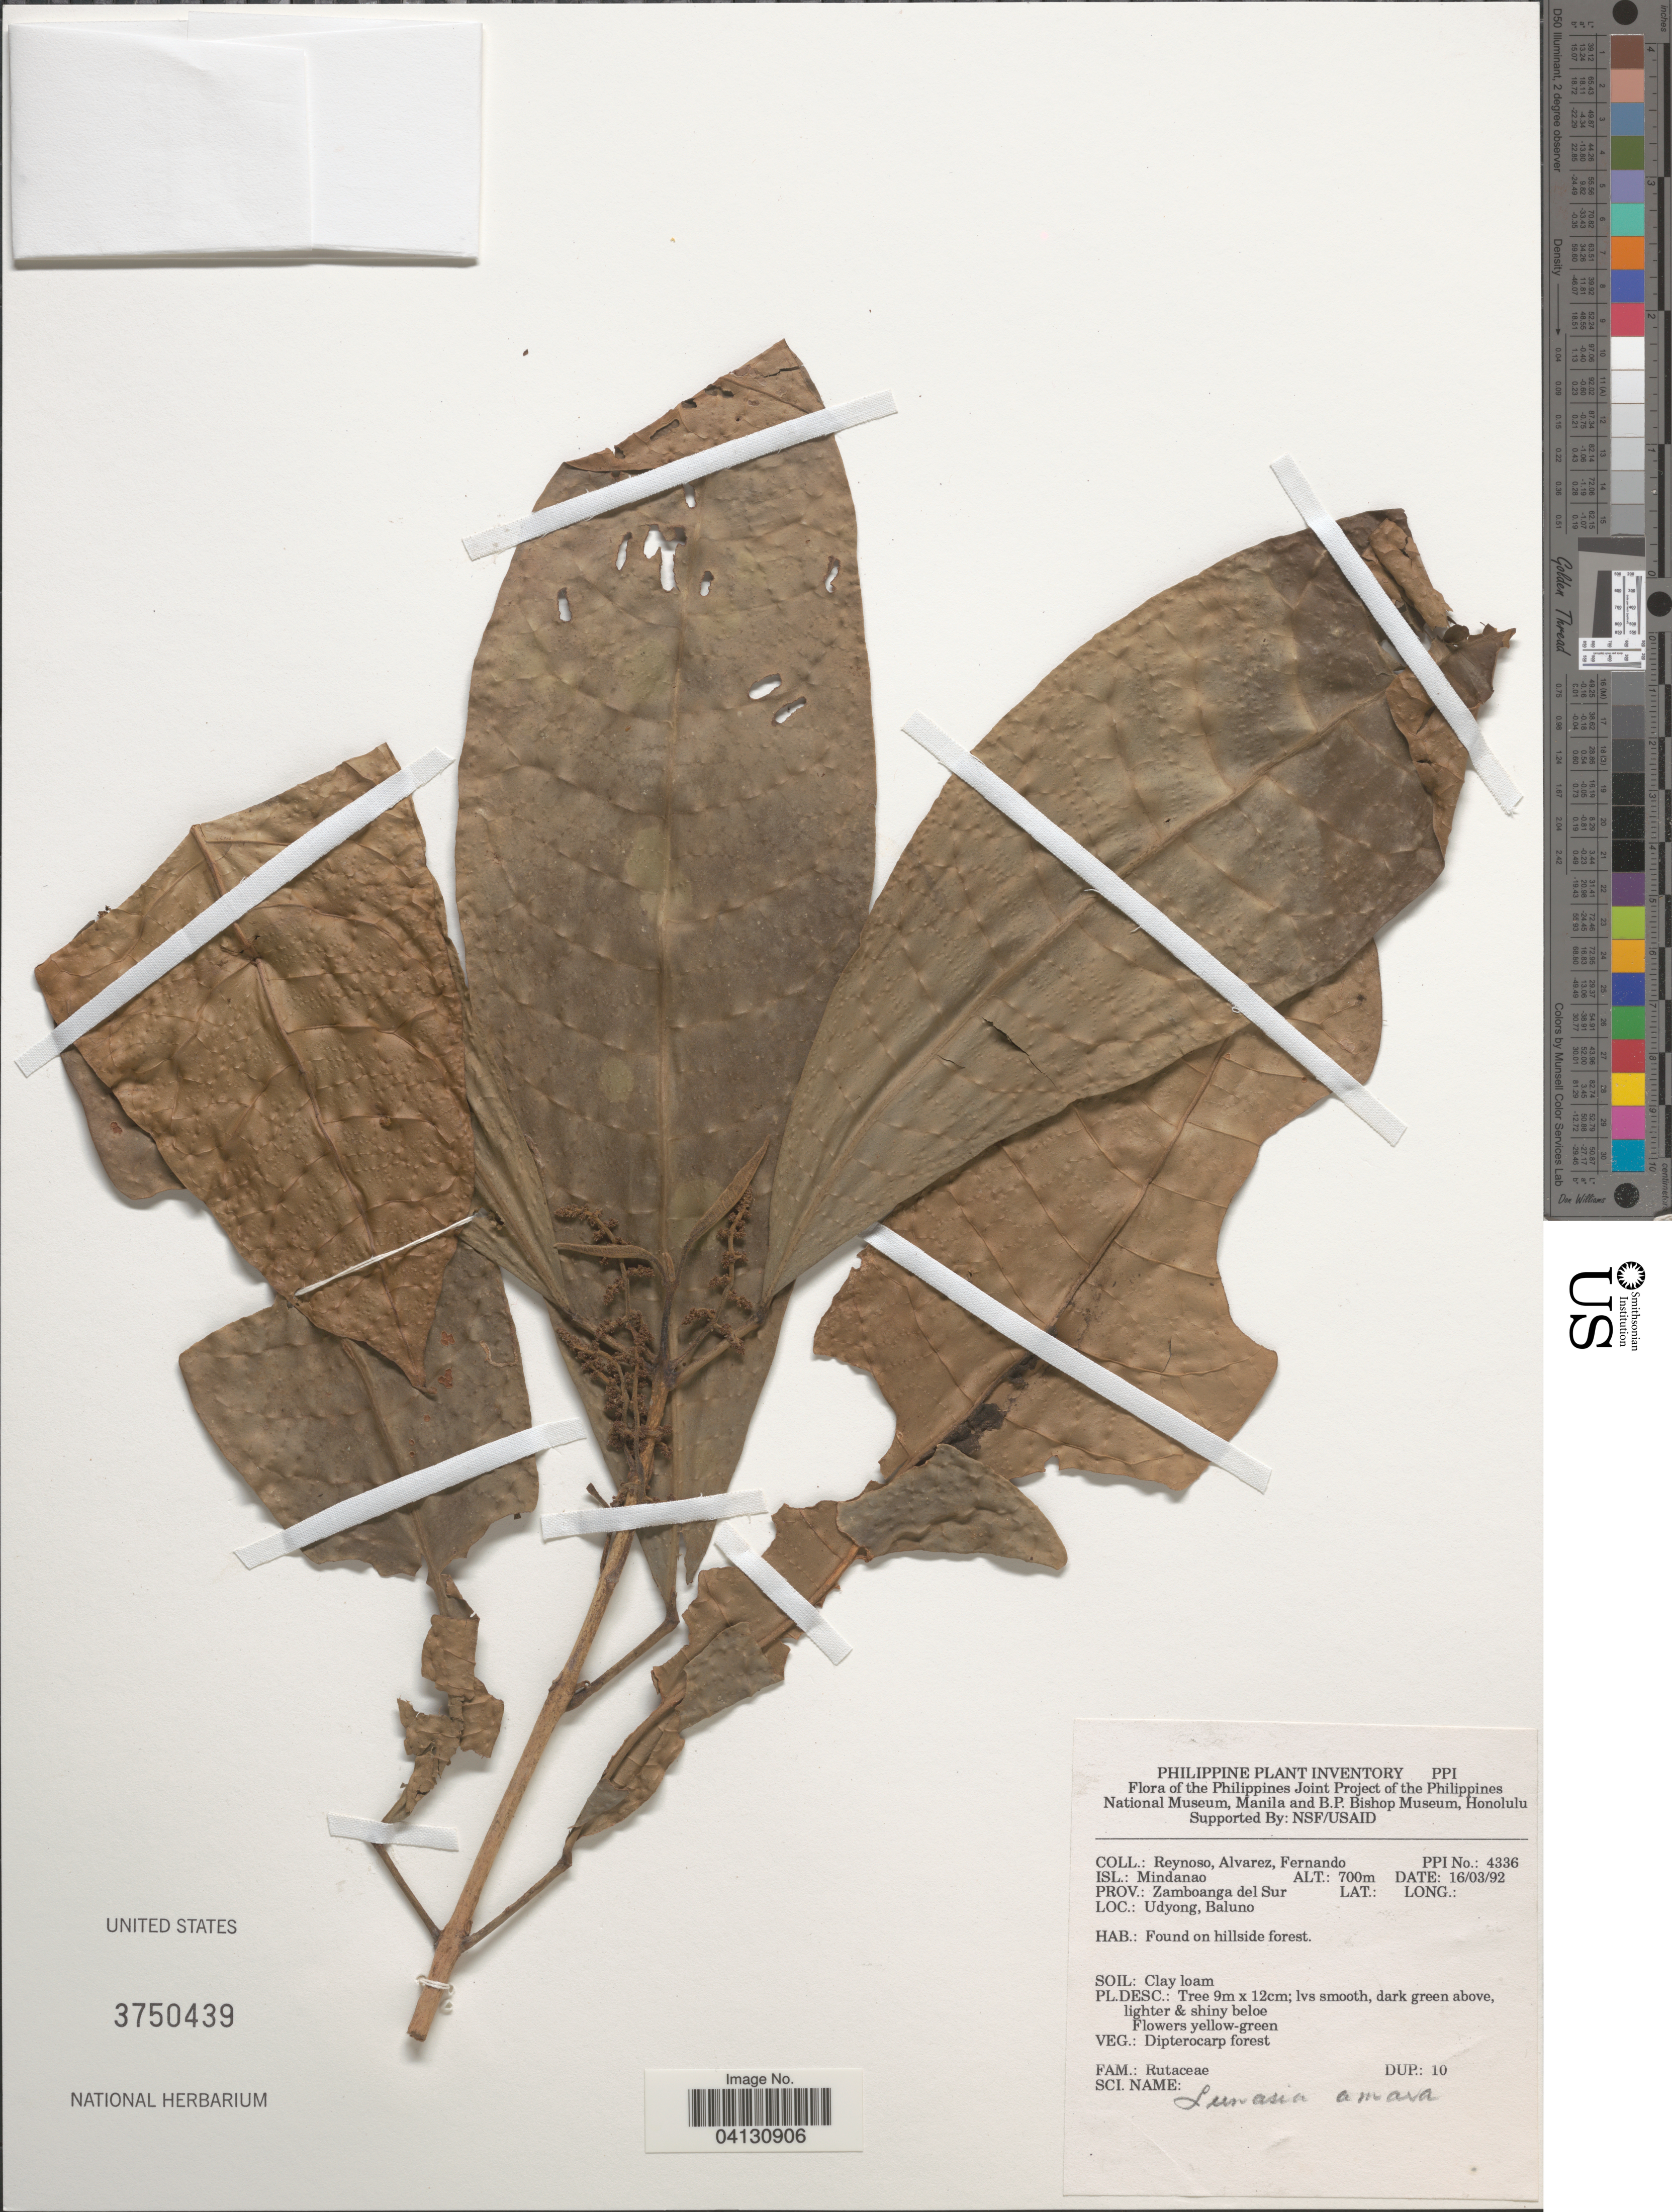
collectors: E. Reynoso, -- Alvarez & -- Fernando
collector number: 4336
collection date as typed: Transcribed d/m/y: 16/3/92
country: Philippines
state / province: Zamboanga Peninsula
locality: Isl.: Mindanao. Prov.: Zamboanga del Sur. Udyong, Baluno.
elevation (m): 700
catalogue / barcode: US 3750439